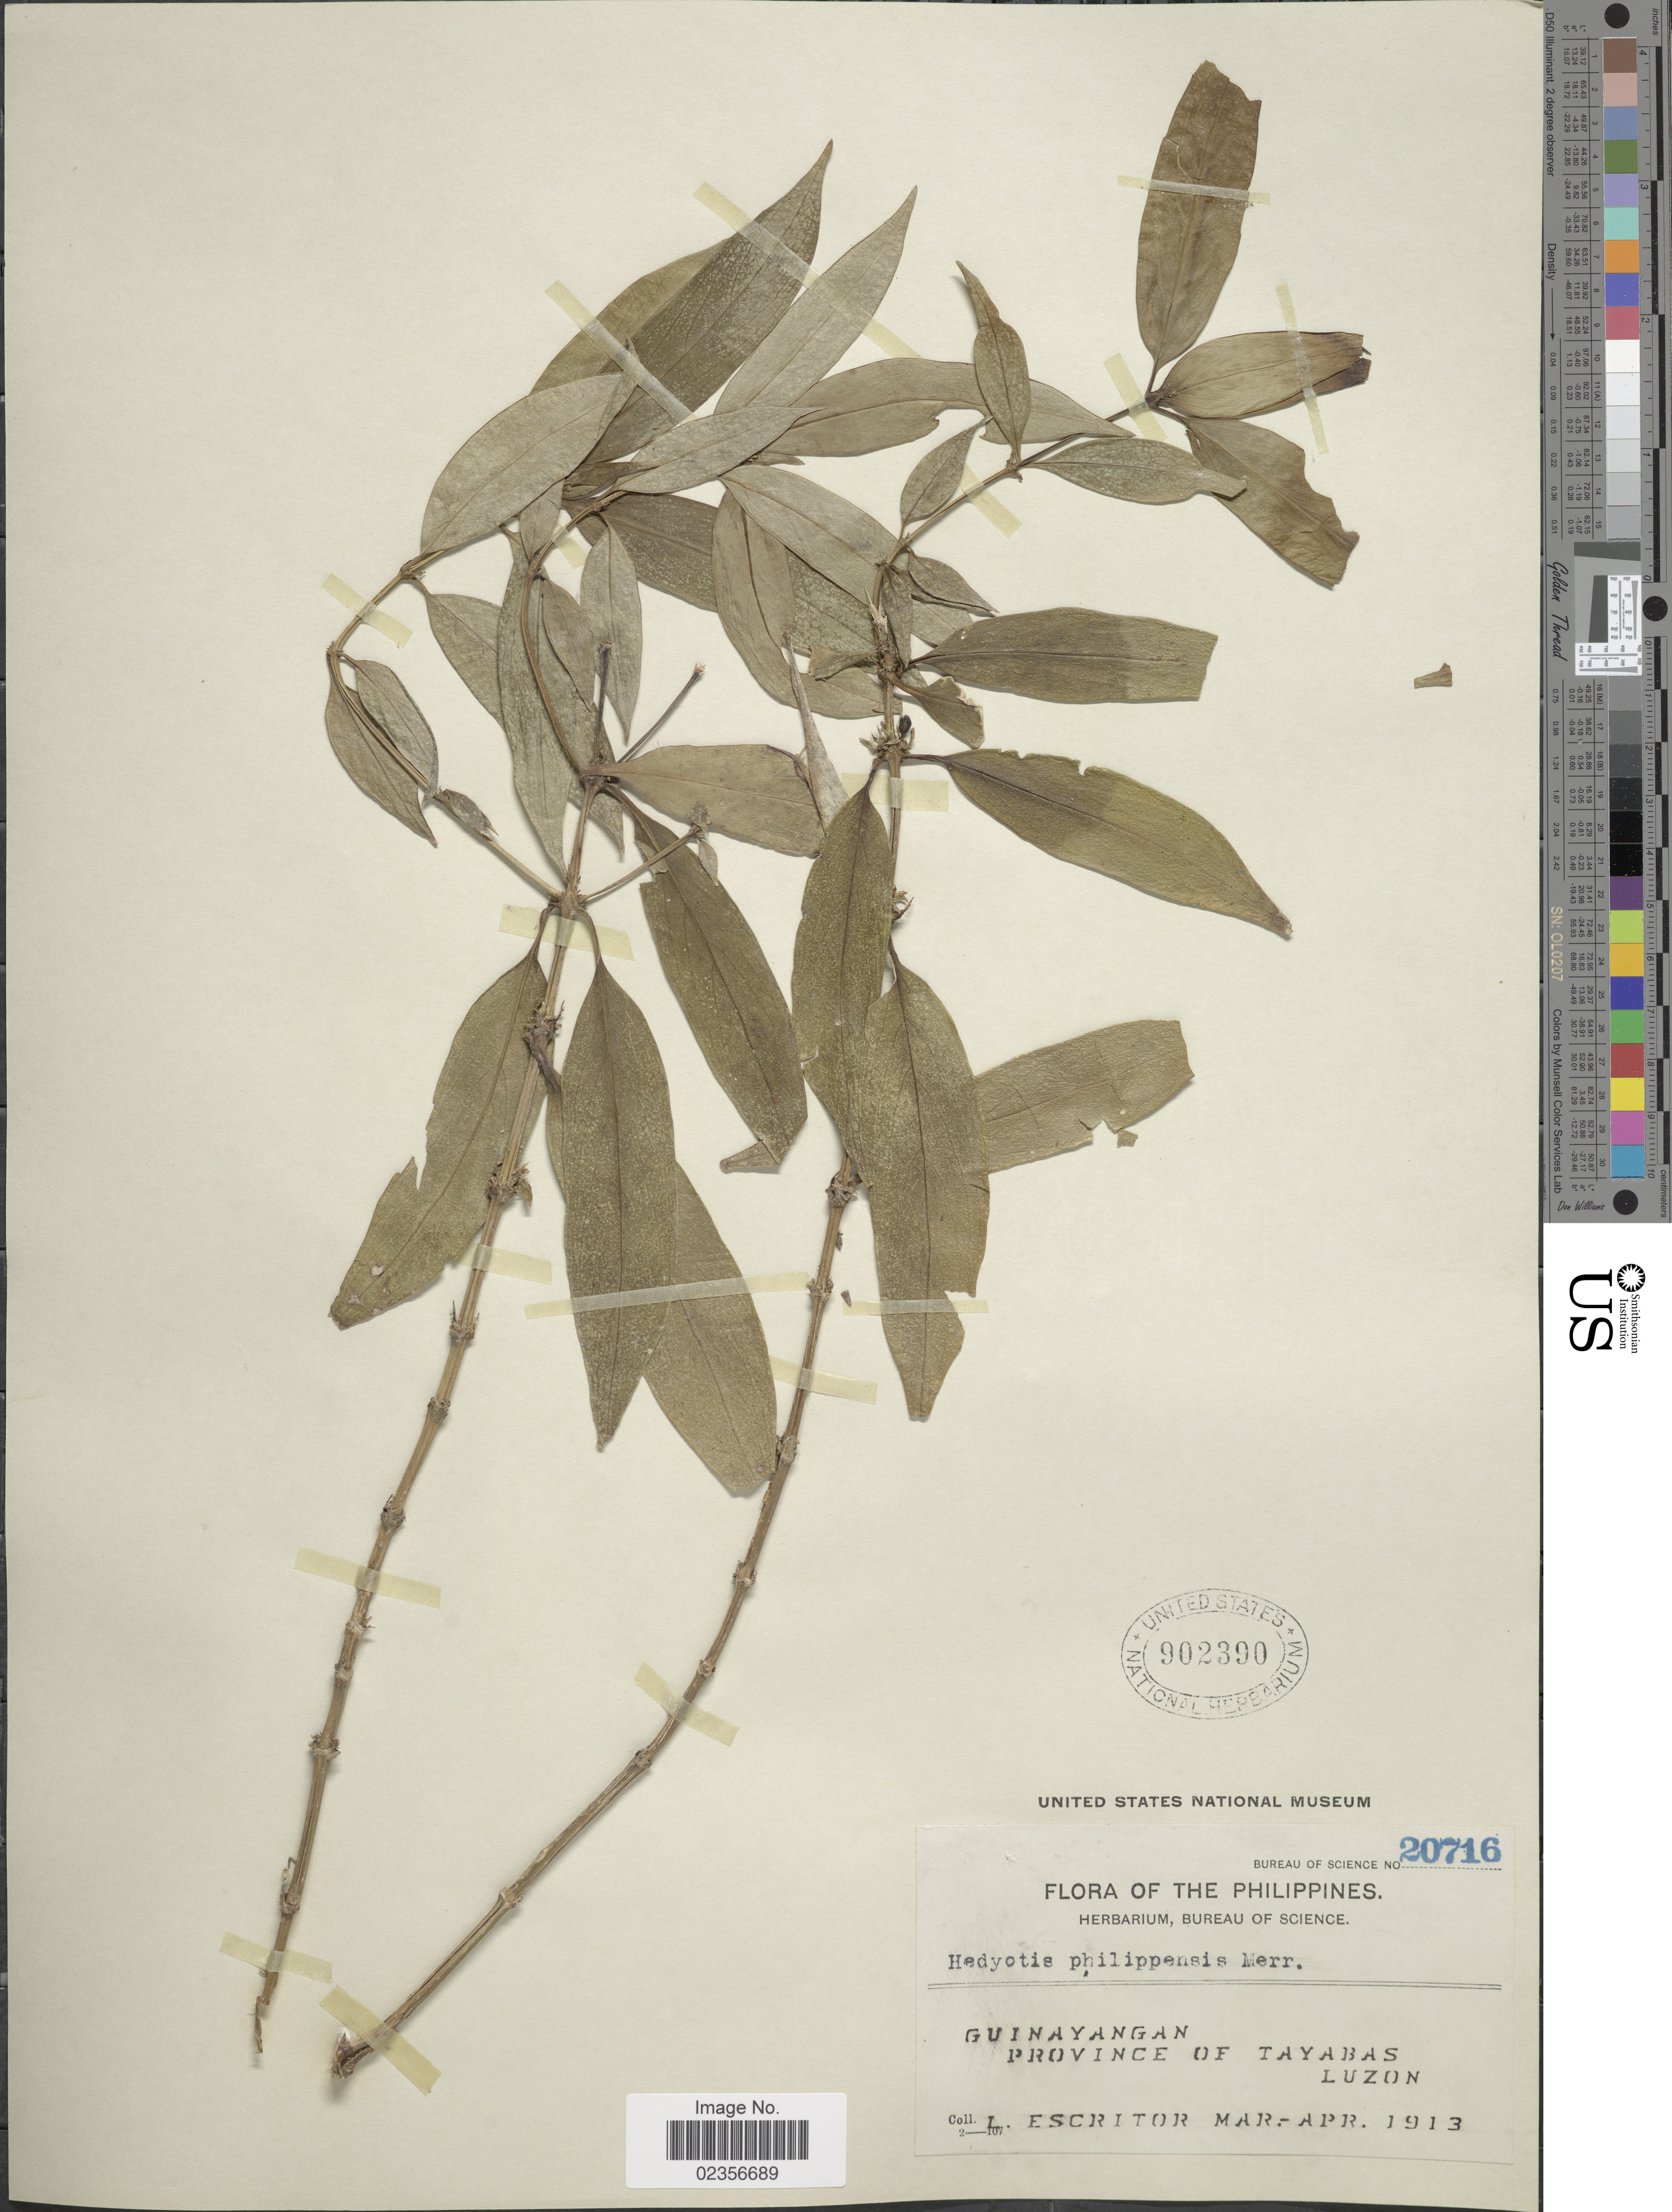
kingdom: Plantae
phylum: Tracheophyta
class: Magnoliopsida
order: Gentianales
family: Rubiaceae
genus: Hedyotis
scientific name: Hedyotis philippensis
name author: (Willd. ex Spreng.) Merr. ex C.B. Rob.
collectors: L. Escritor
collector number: Bureau of Science 20716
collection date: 1913-03/1913-04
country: Philippines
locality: Guinayangan. Province of Tayabas Luzon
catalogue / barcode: US 902390